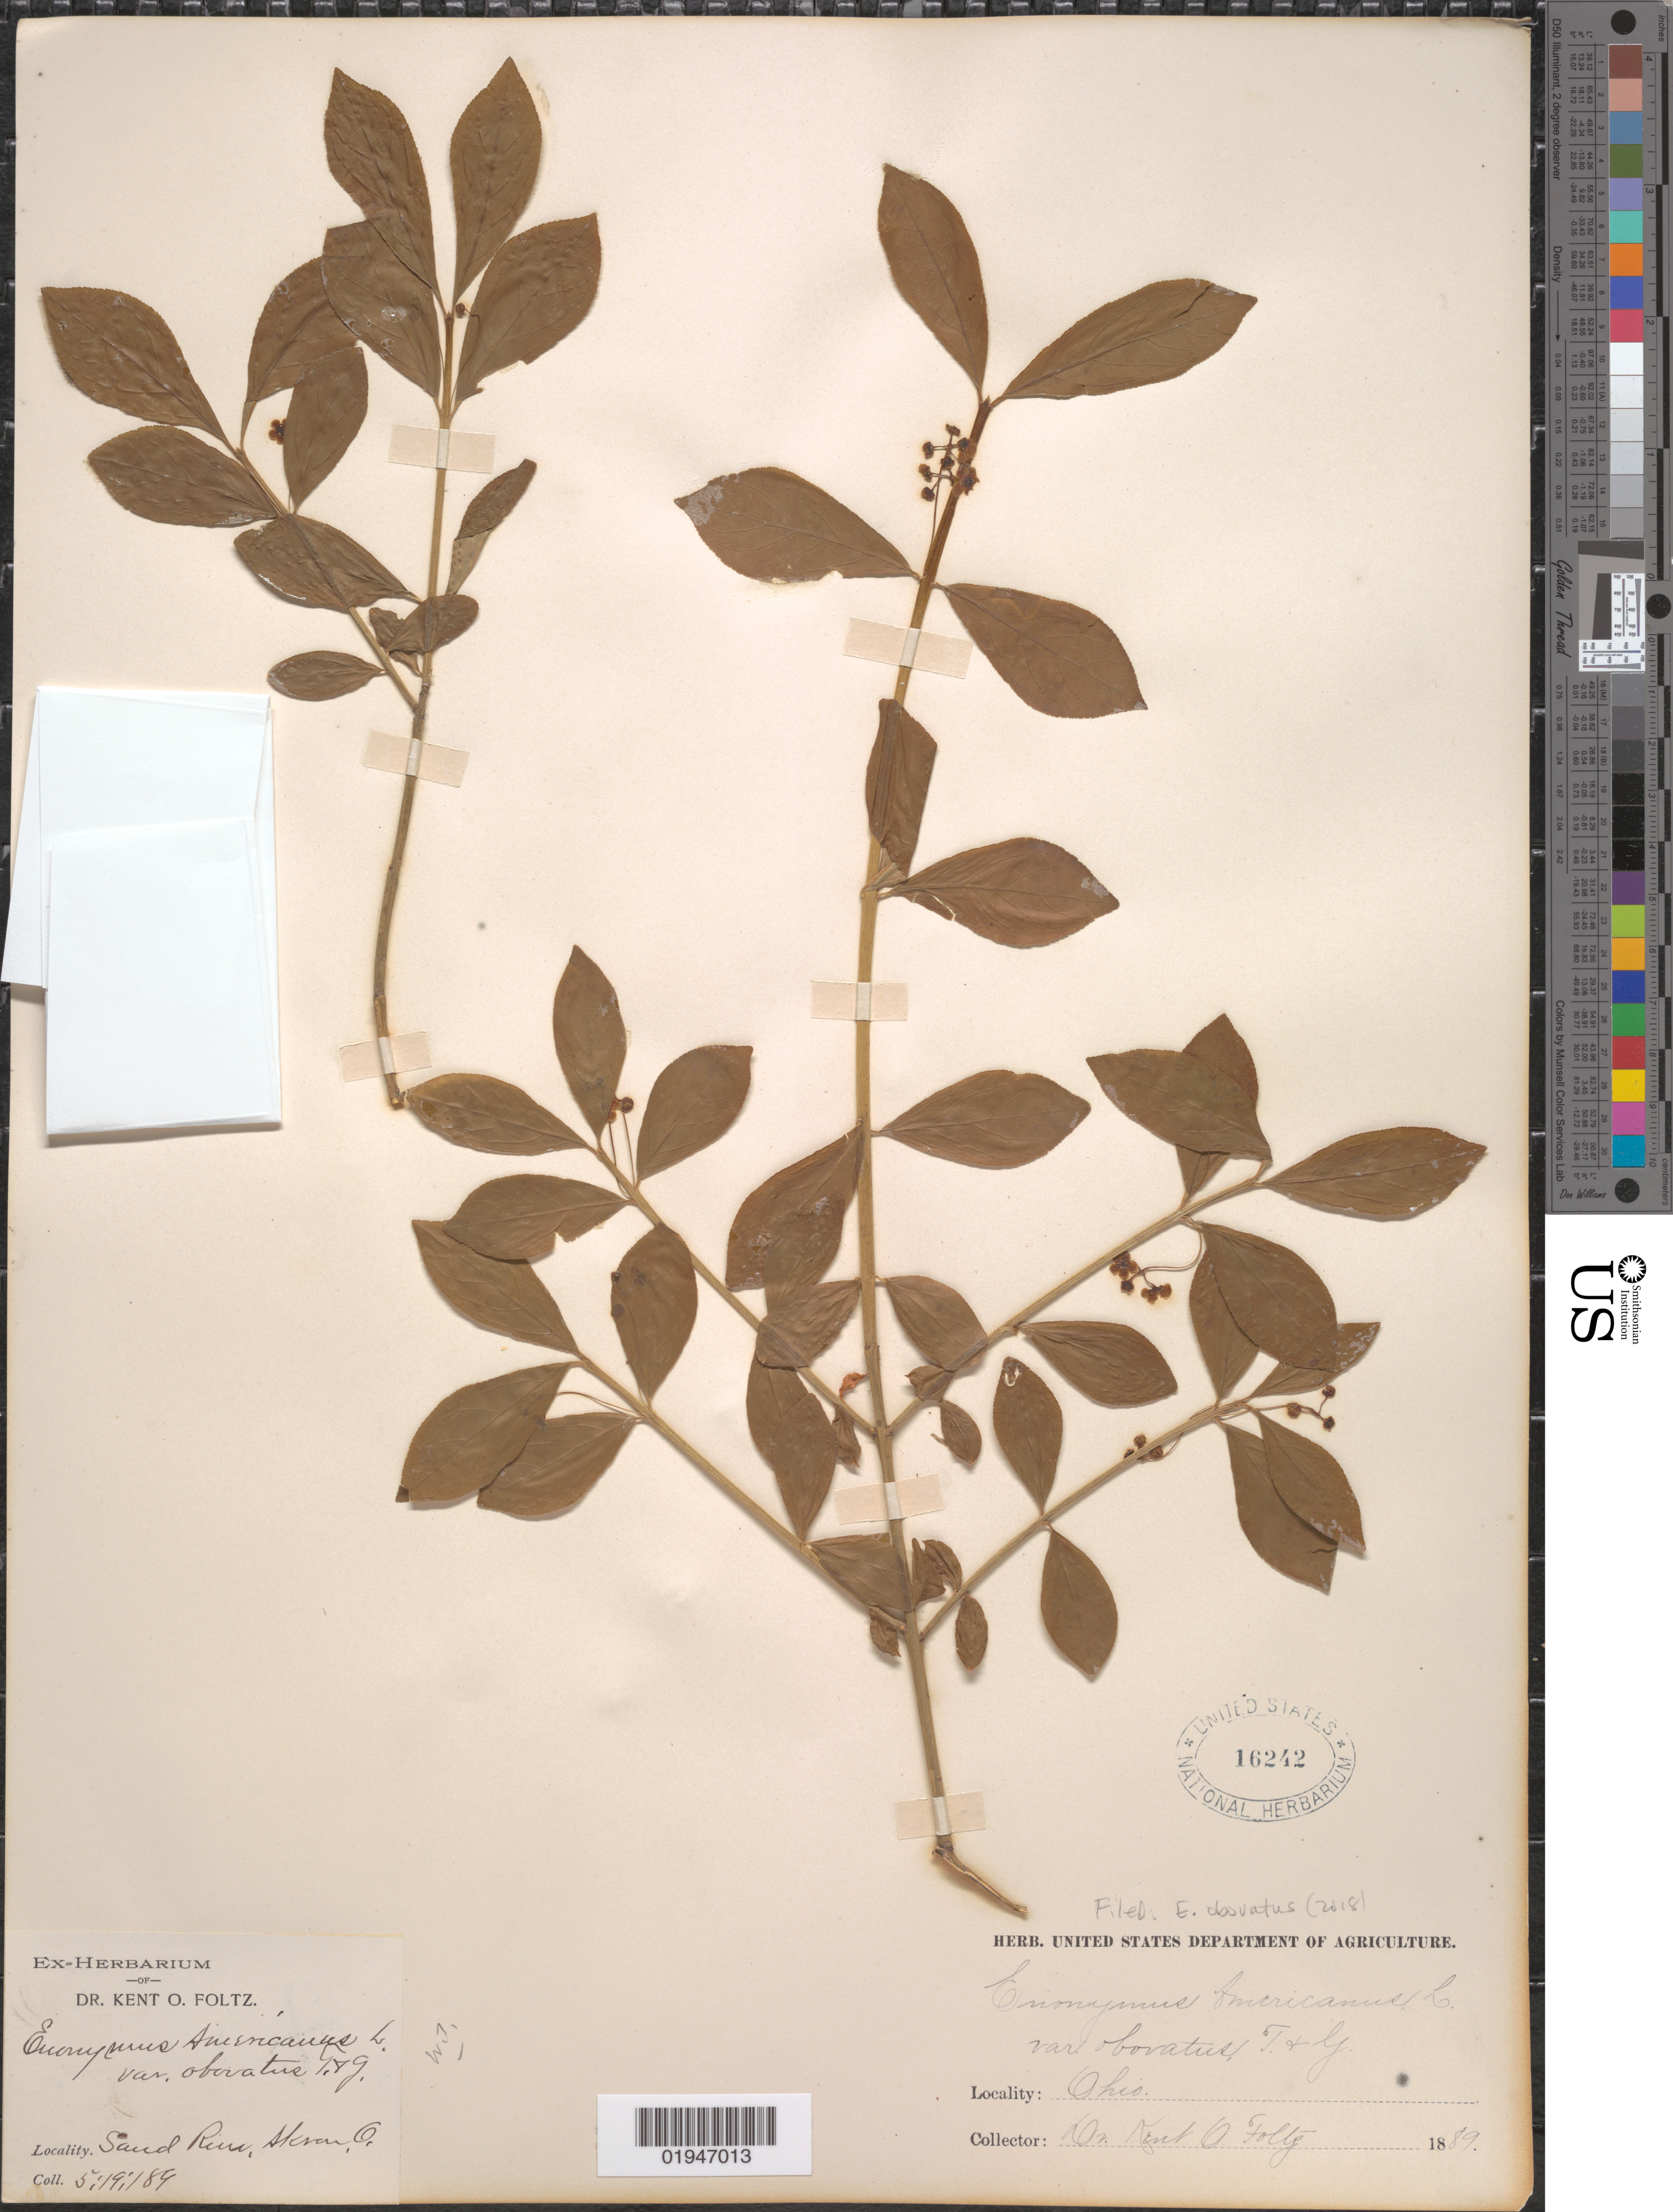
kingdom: Plantae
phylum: Tracheophyta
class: Magnoliopsida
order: Celastrales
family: Celastraceae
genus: Euonymus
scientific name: Euonymus obovatus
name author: Nutt.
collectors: K. Foltz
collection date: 1889-05-19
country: United States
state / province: Ohio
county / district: Summit County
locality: Sand Run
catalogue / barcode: US 16242